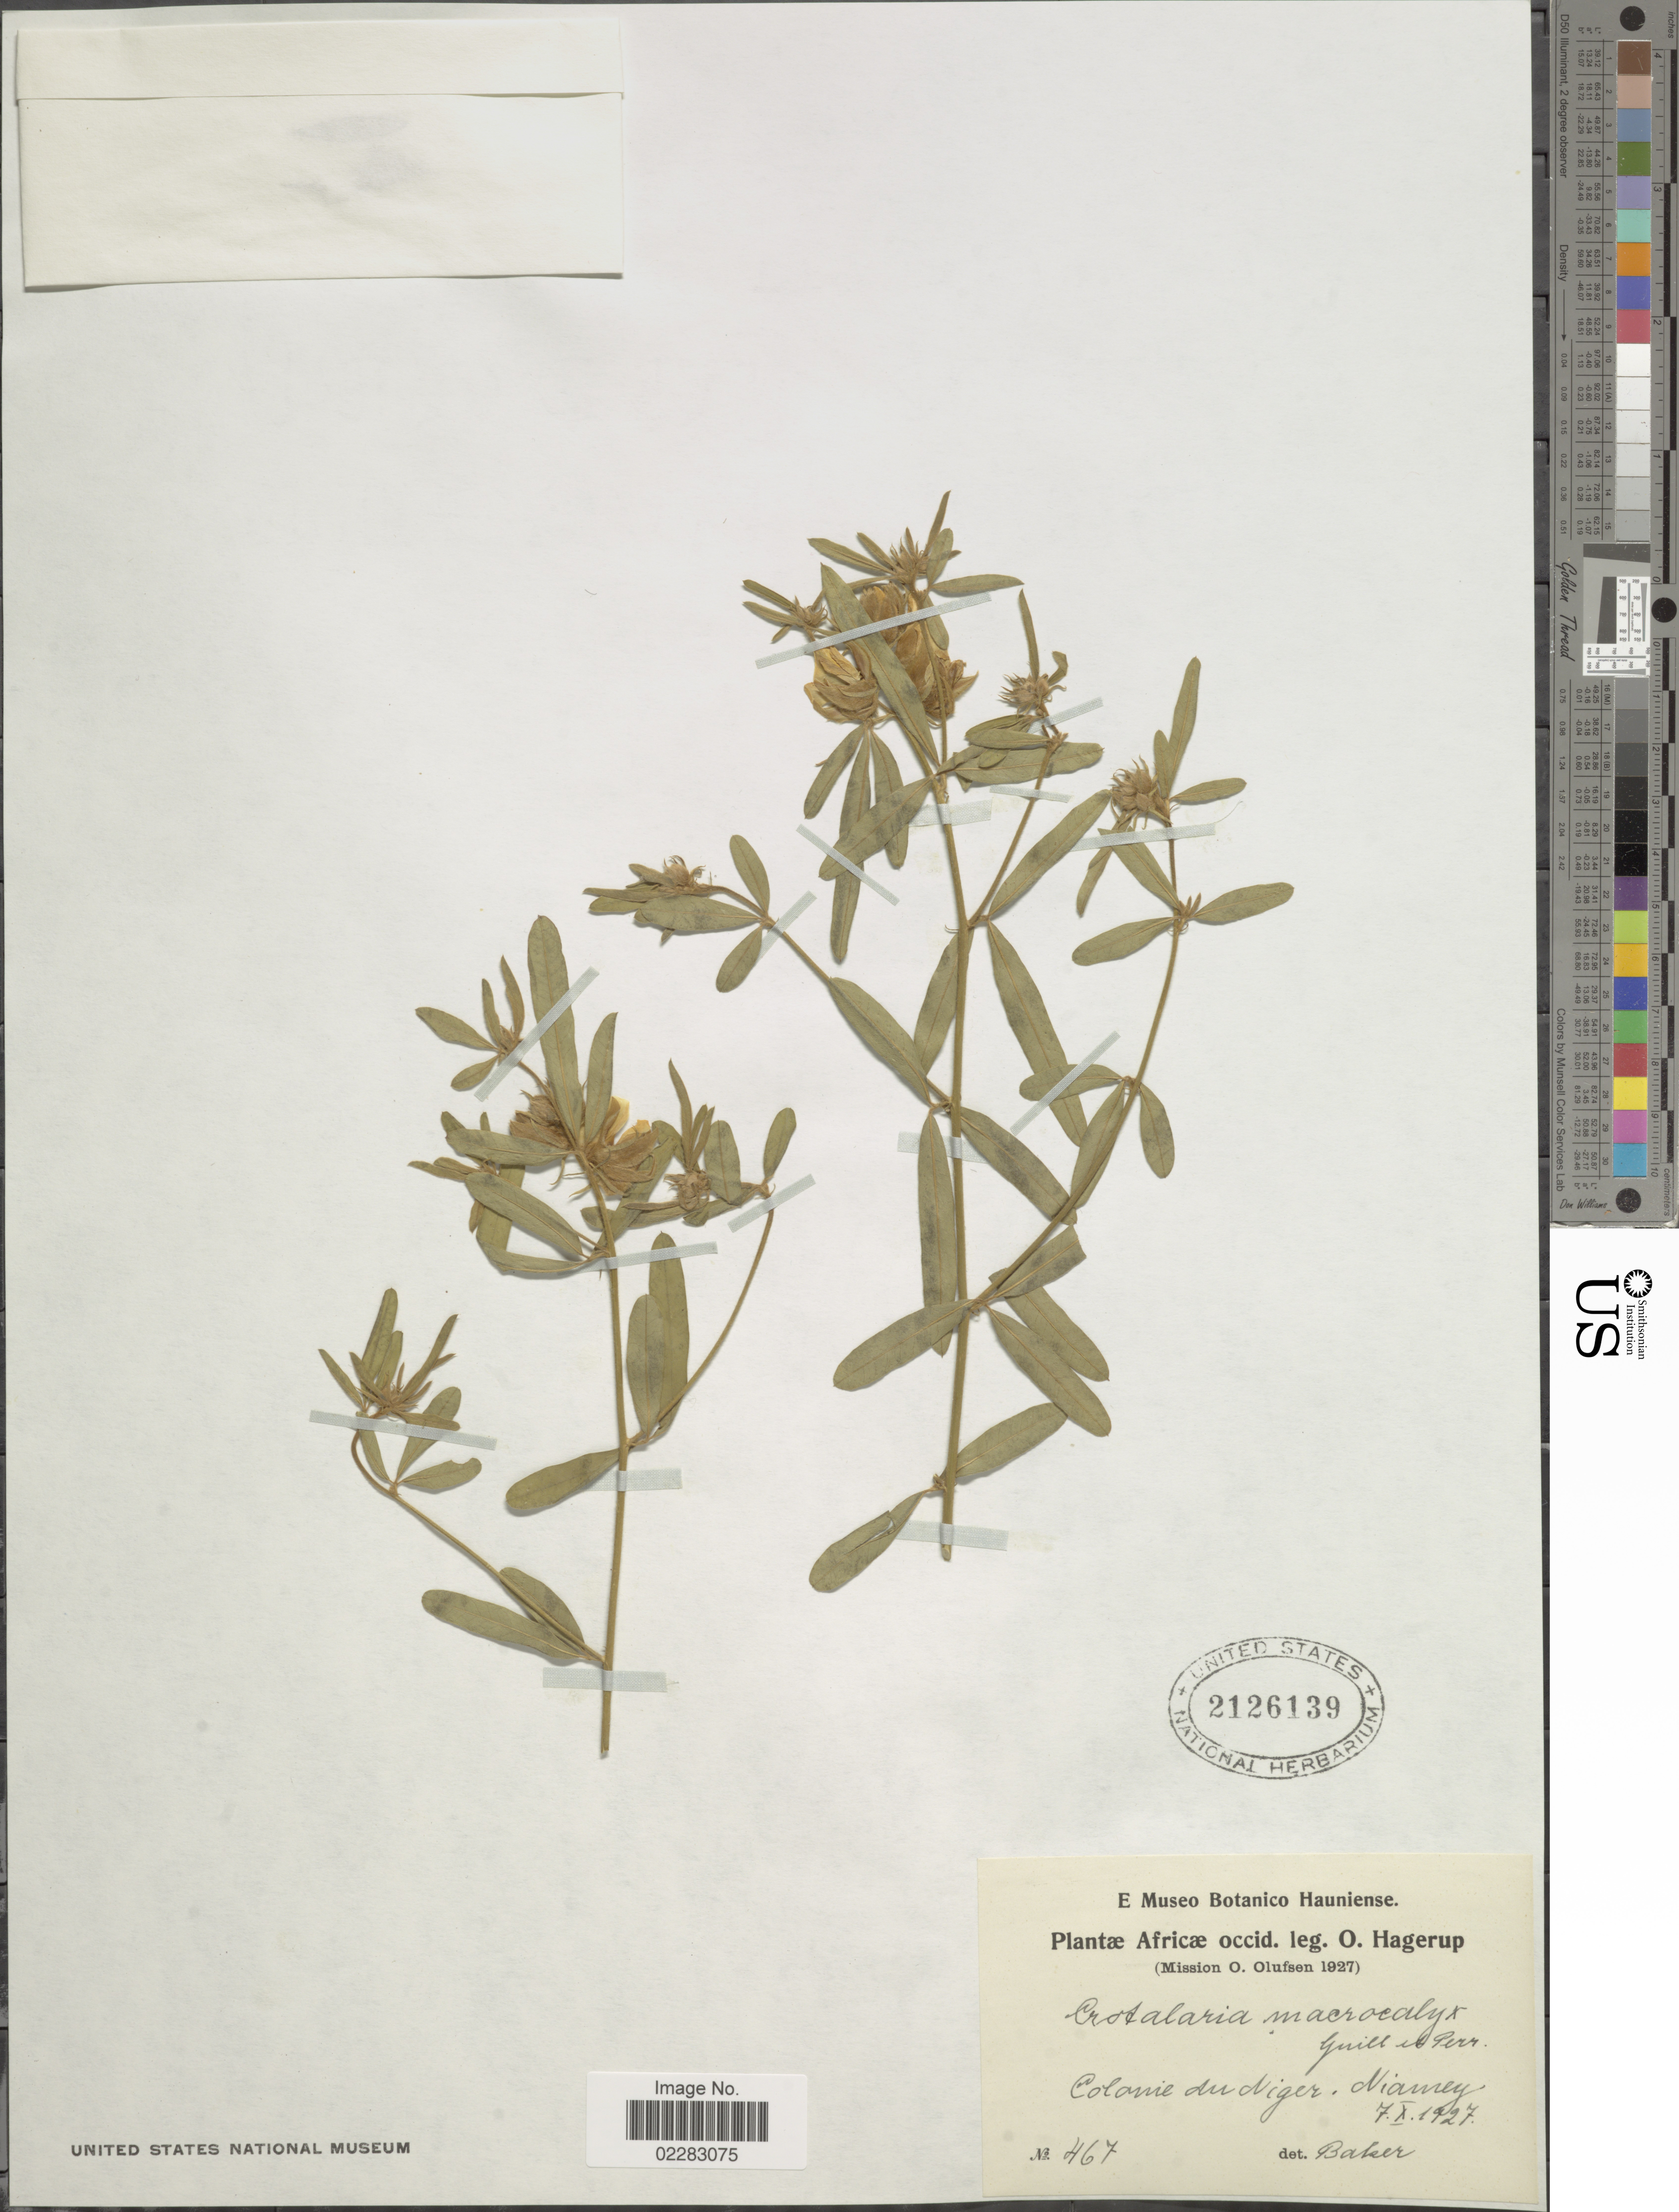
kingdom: Plantae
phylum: Tracheophyta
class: Magnoliopsida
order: Fabales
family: Fabaceae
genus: Crotalaria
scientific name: Crotalaria macrocalyx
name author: Benth.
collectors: O. Hagerup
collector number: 467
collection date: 1927-10-07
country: Niger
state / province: Niamey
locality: Colonie du Niger.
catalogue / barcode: US 2126139